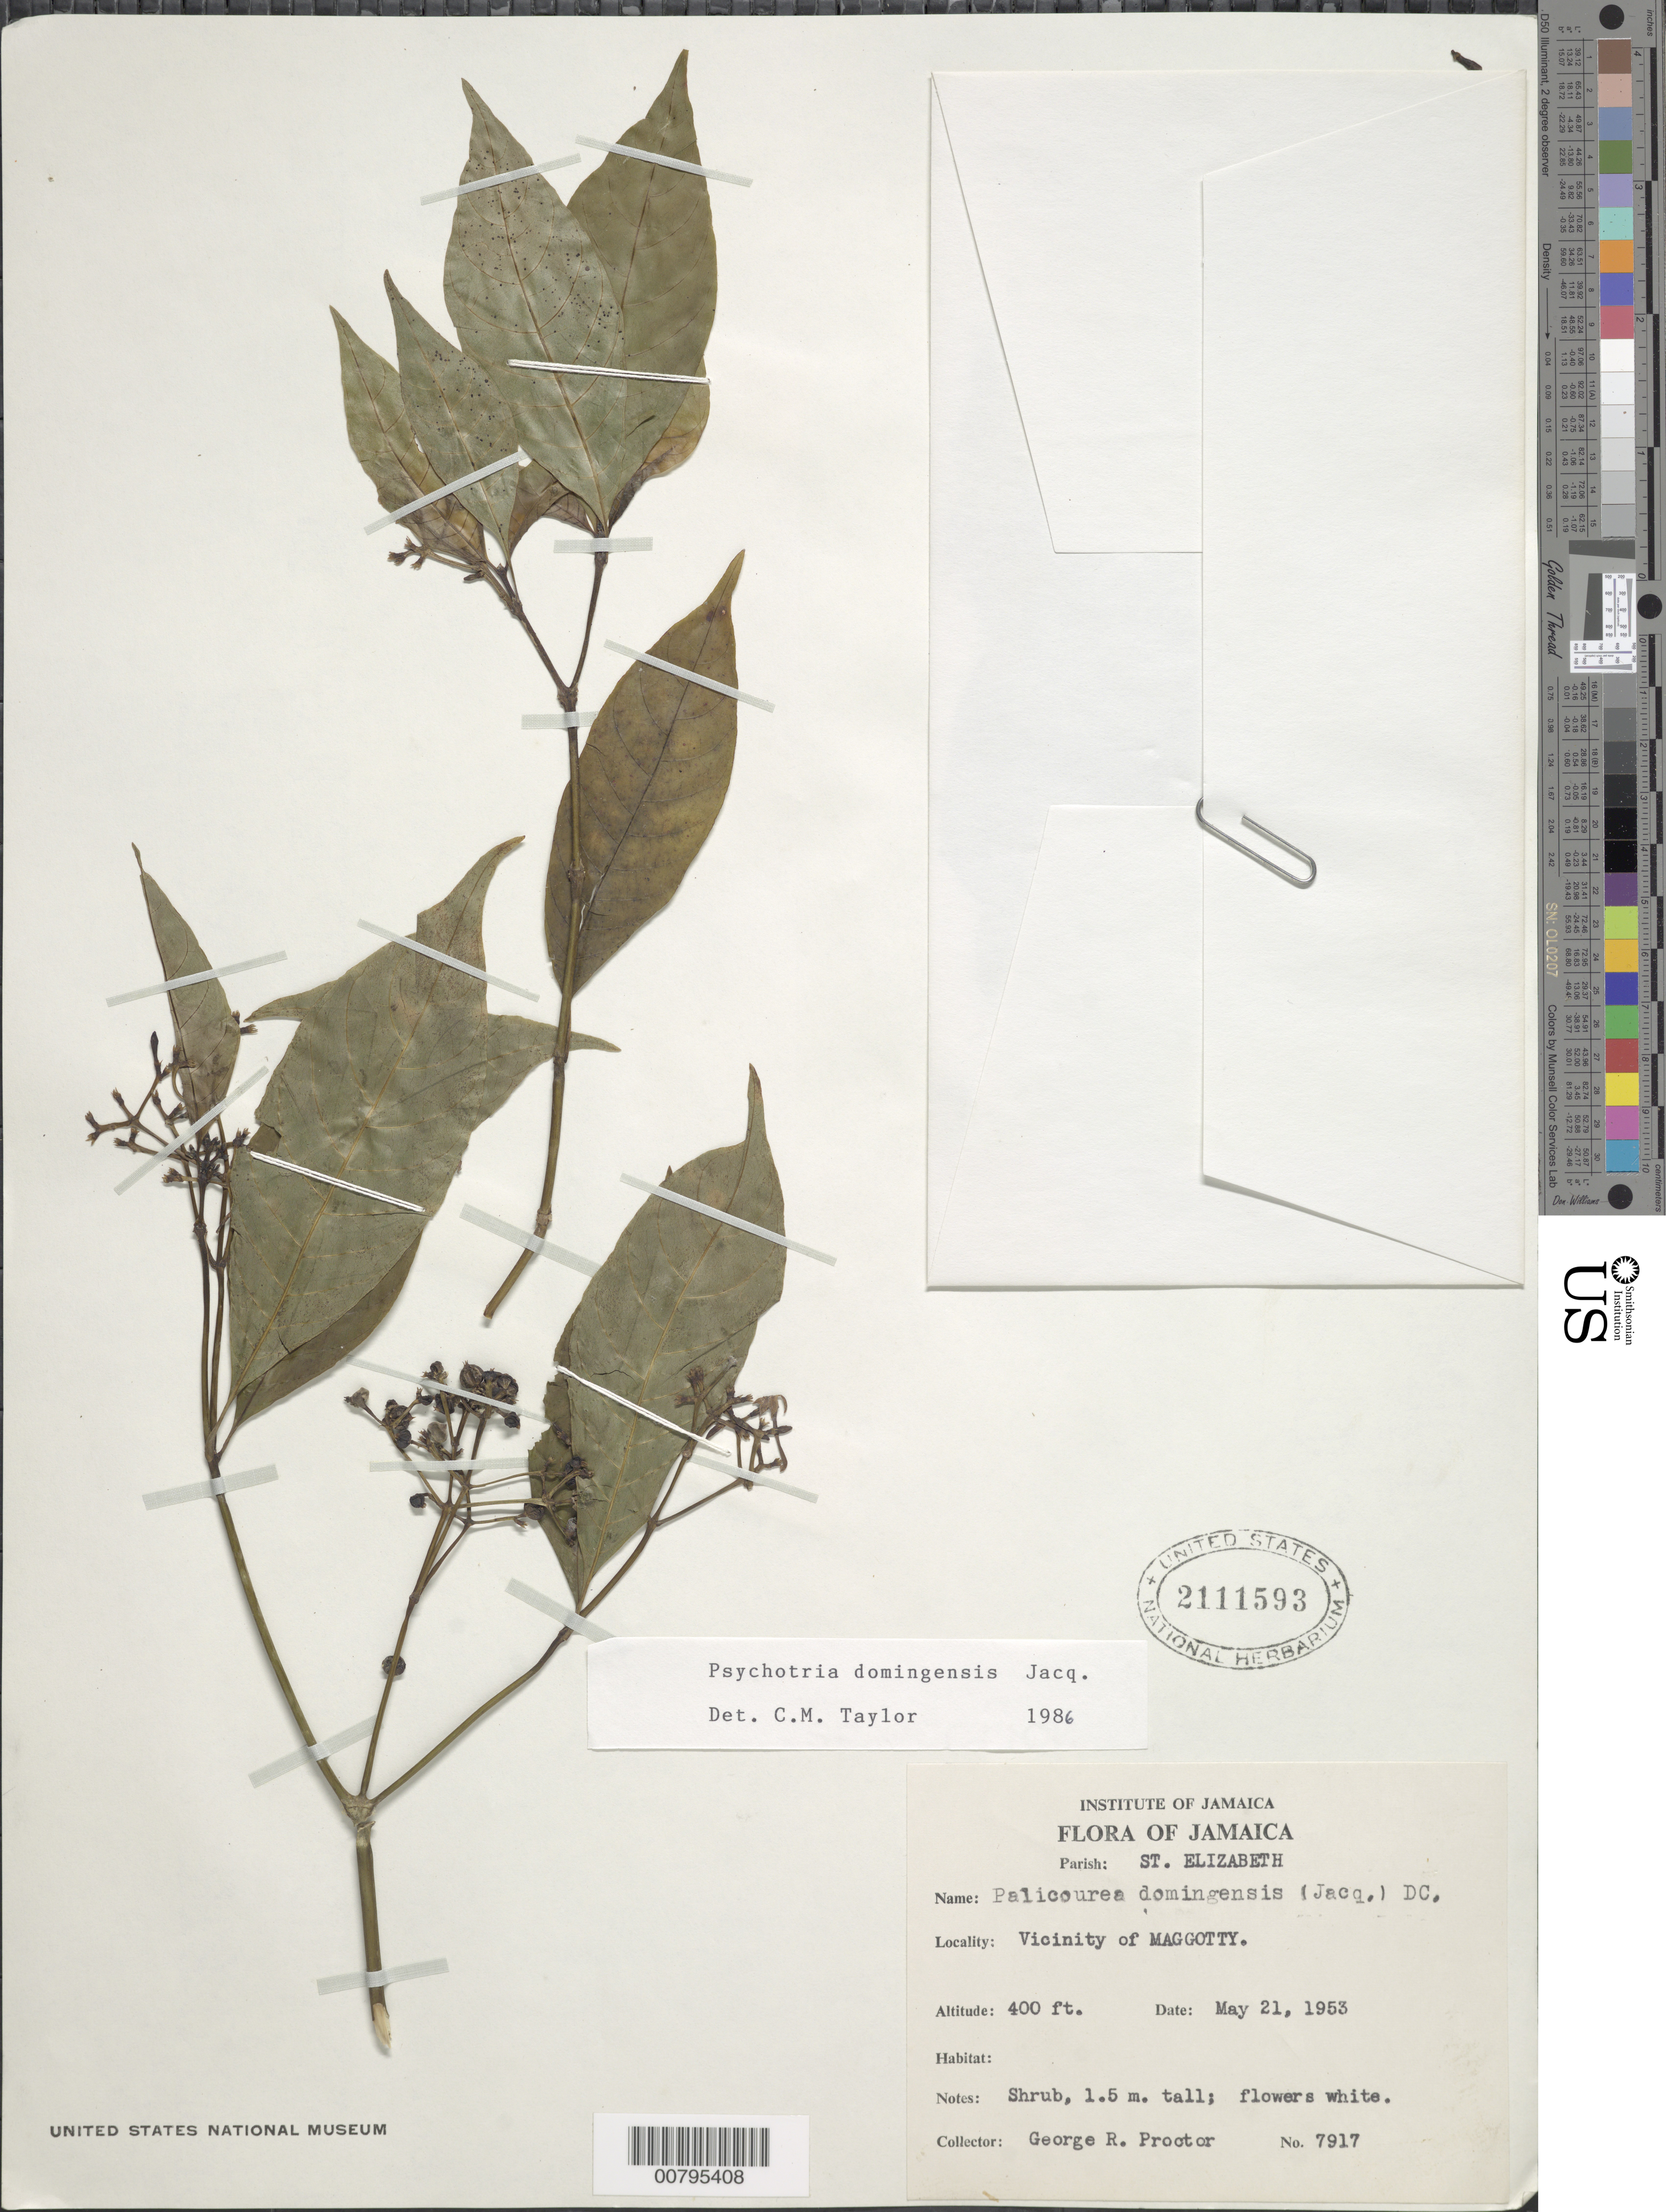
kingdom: Plantae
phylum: Tracheophyta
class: Magnoliopsida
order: Gentianales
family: Rubiaceae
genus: Psychotria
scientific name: Psychotria domingensis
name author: Jacq.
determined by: Taylor, Charlotte M.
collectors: G. R. Proctor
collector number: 7917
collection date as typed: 21 May 1953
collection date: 1953-05-21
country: Jamaica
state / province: Saint Elizabeth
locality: Vicinity of Maggotty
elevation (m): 122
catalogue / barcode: US 2111593